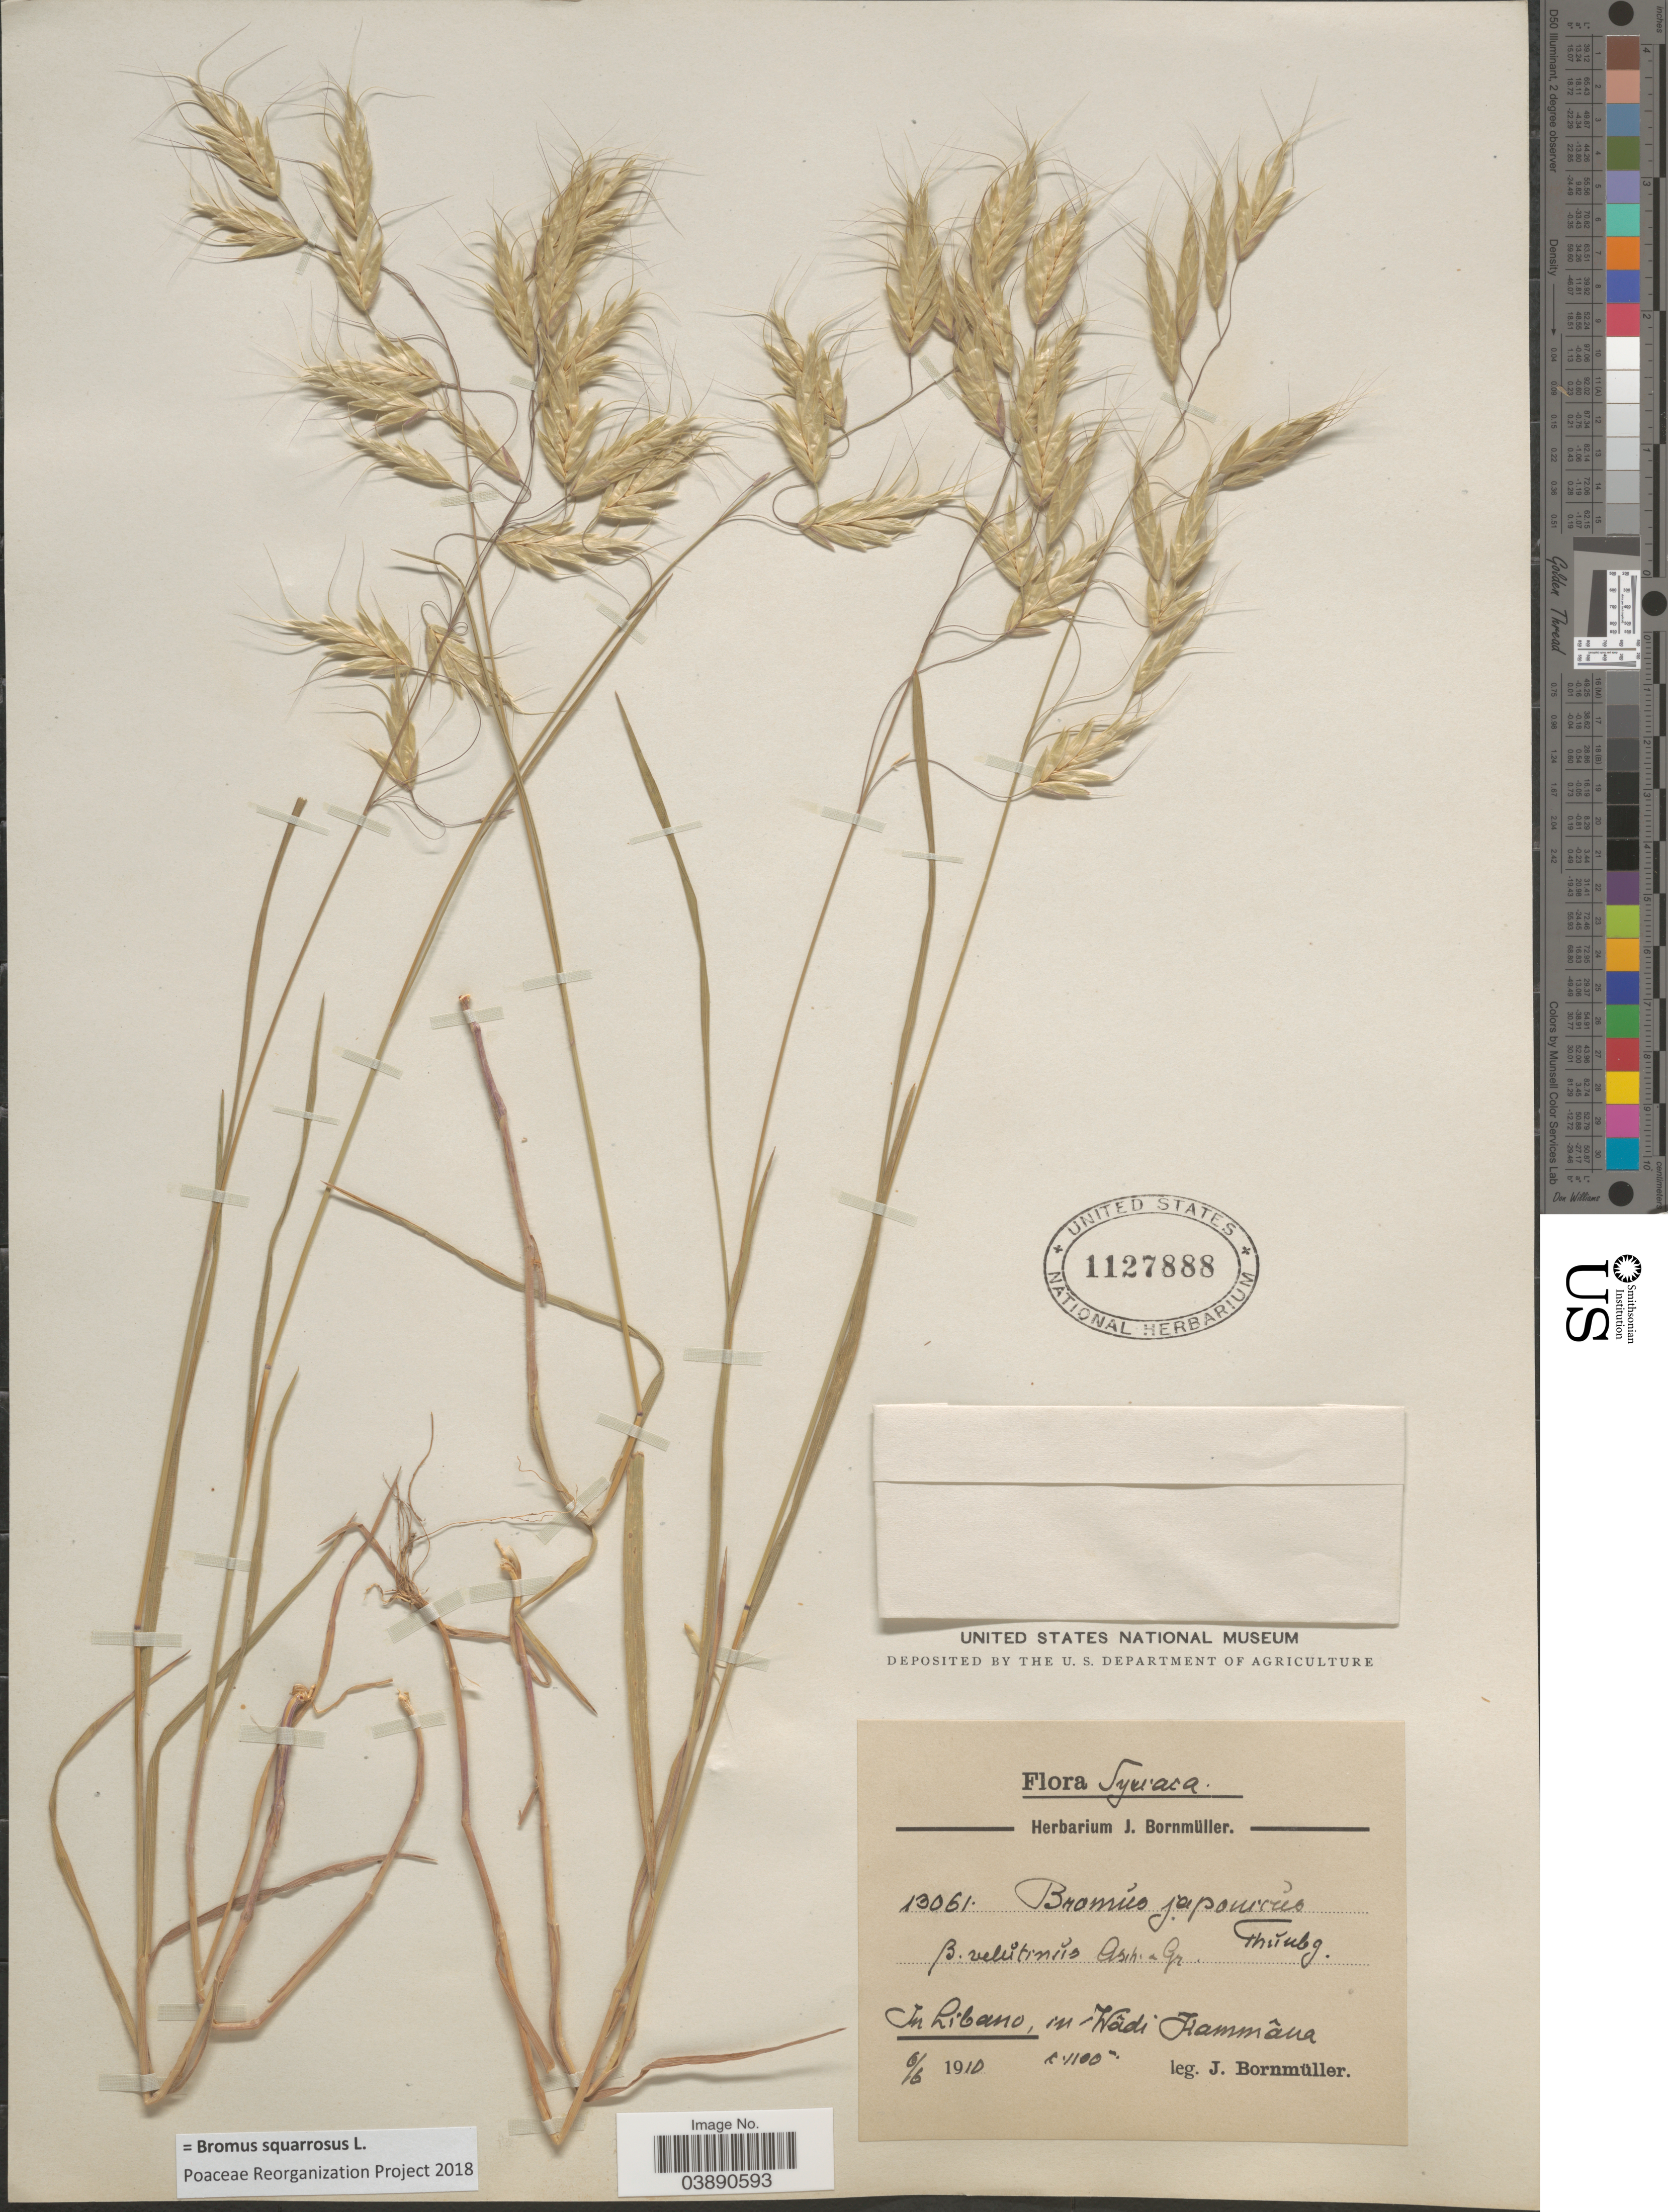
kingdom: Plantae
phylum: Tracheophyta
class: Liliopsida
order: Poales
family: Poaceae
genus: Bromus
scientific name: Bromus squarrosus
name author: L.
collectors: J. Bornmüller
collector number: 13061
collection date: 1910-06-06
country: Lebanon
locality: Syriaca. In Libano, in-Wadi Hammâna.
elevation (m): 1100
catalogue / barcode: US 1127888